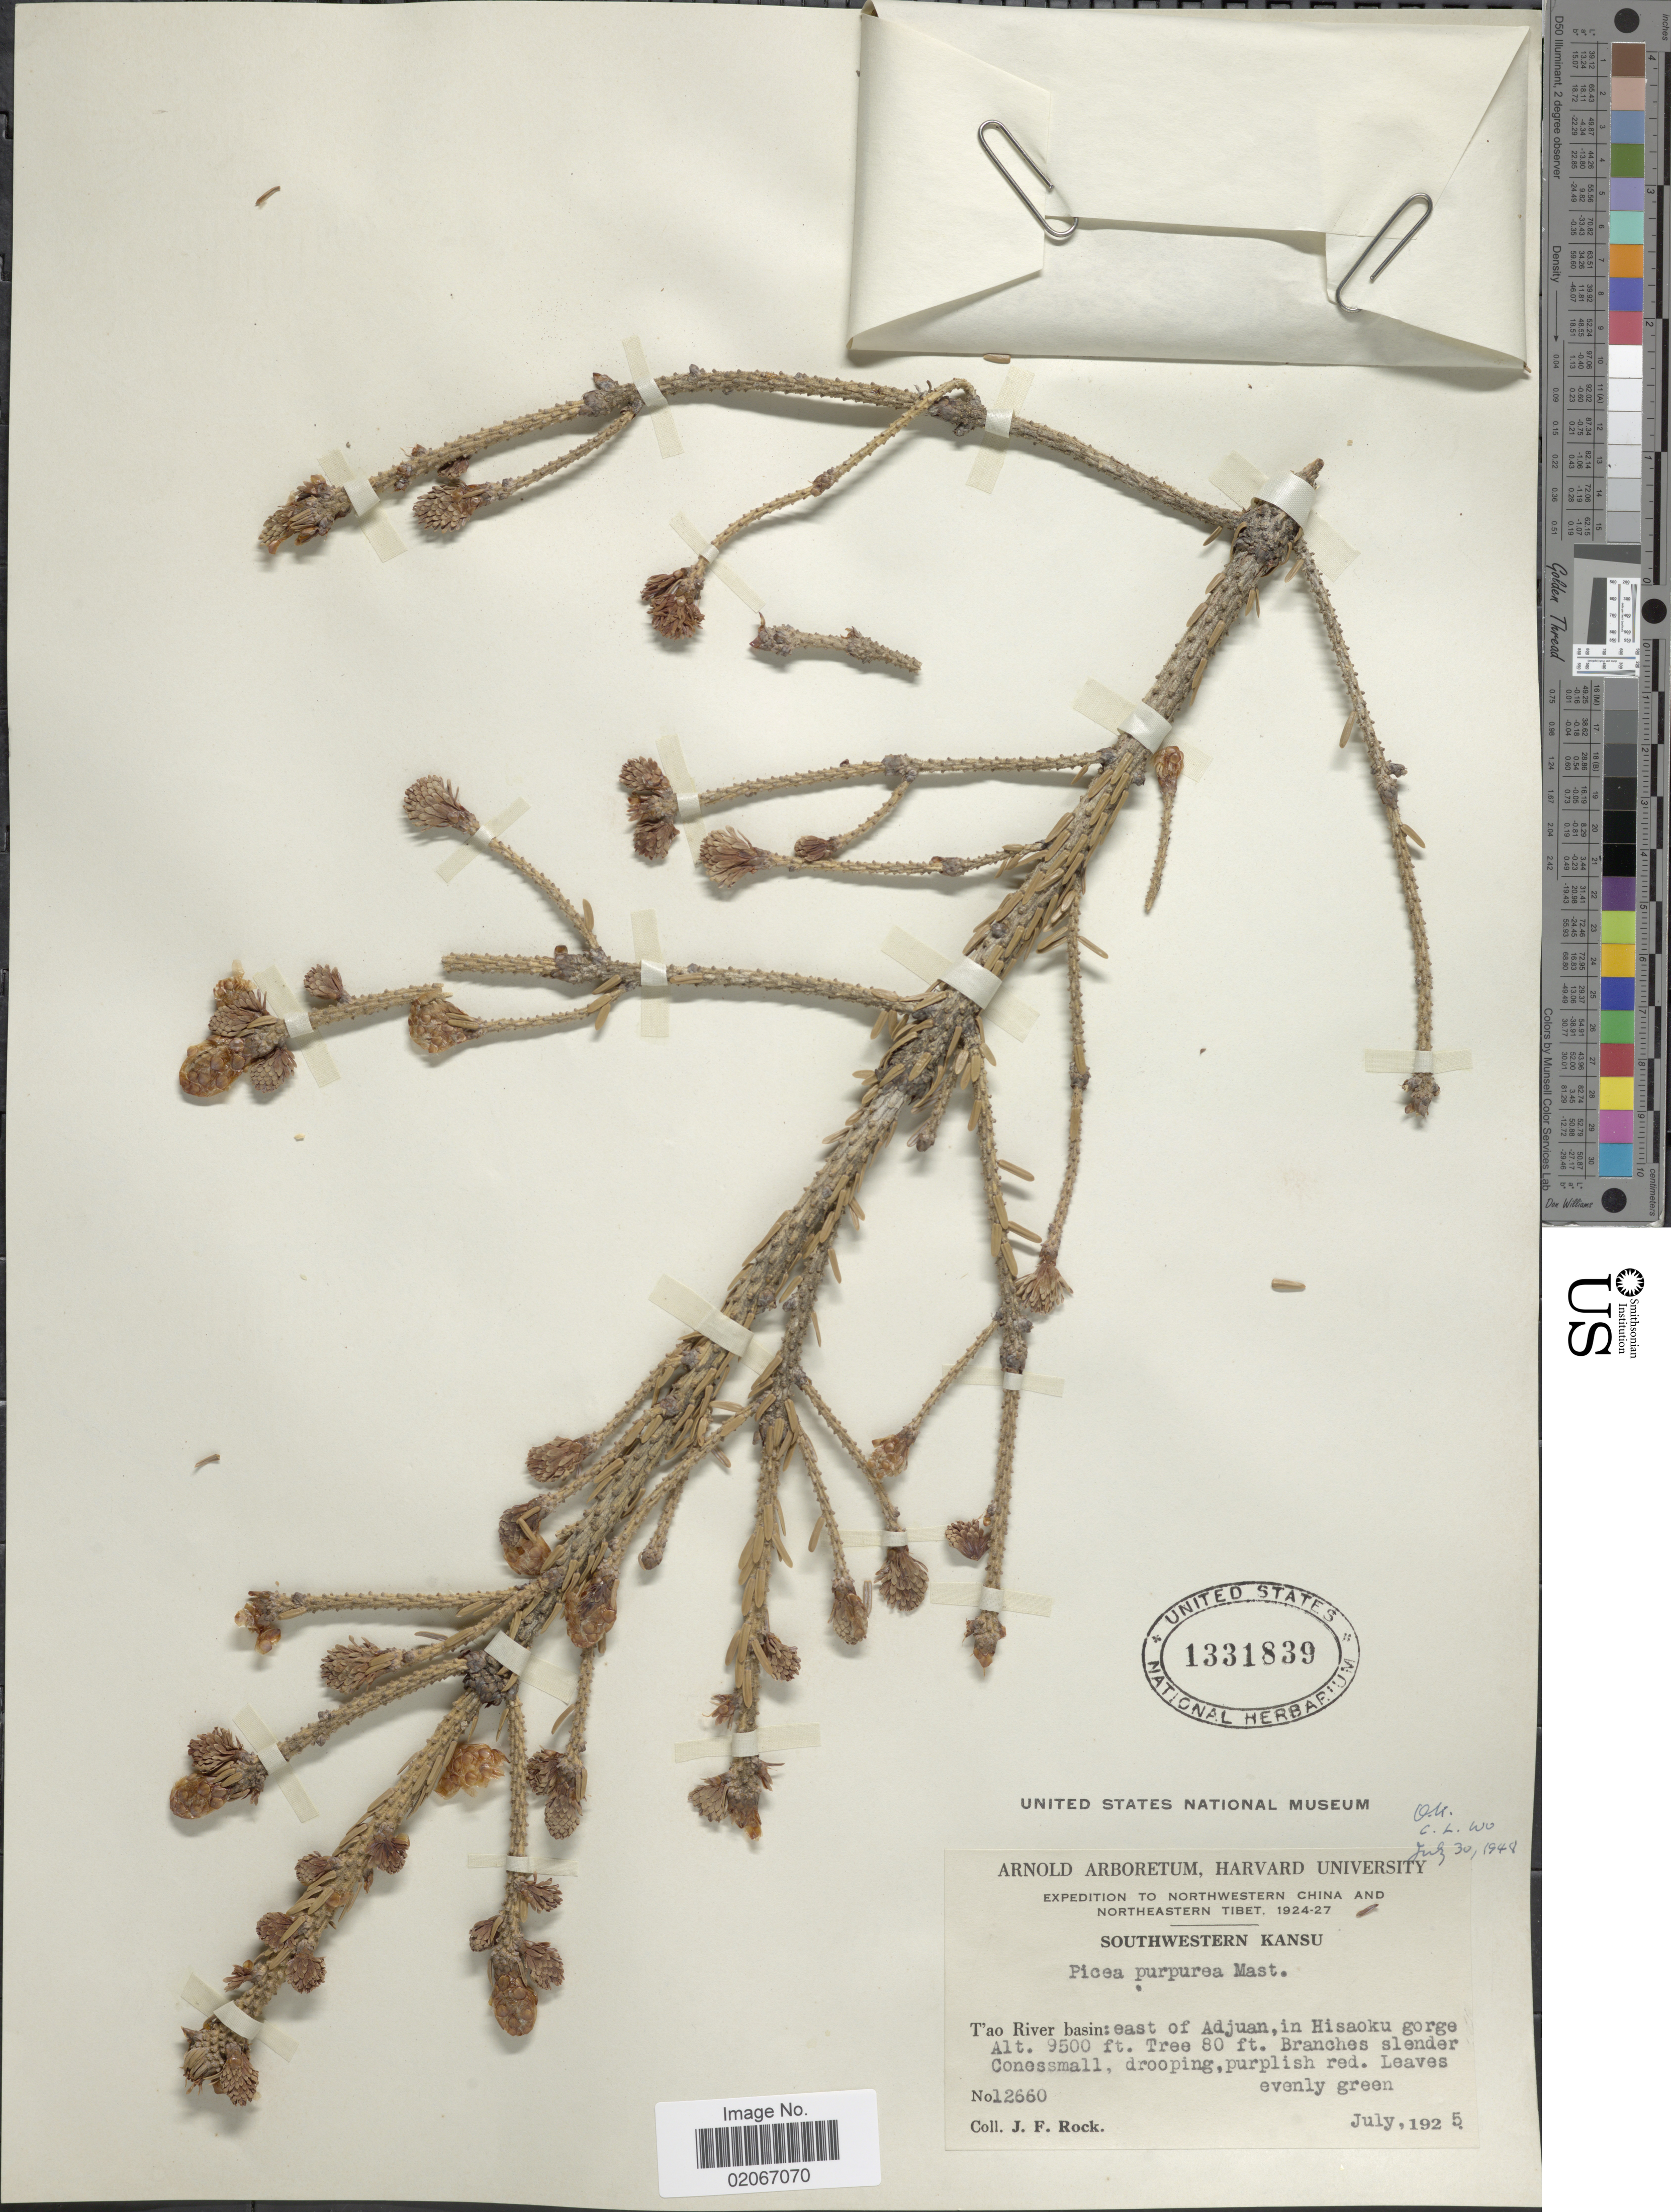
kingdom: Plantae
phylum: Tracheophyta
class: Pinopsida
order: Pinales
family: Pinaceae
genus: Picea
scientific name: Picea purpurea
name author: Mast.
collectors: J. Rock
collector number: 12660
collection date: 1925-07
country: China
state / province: Gansu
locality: Northwestern China and Northeastern Tibet. Southwestern Kansu. T'ao River basin: east of Adjuan, in Hisaoku gorge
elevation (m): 2896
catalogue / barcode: US 1331839